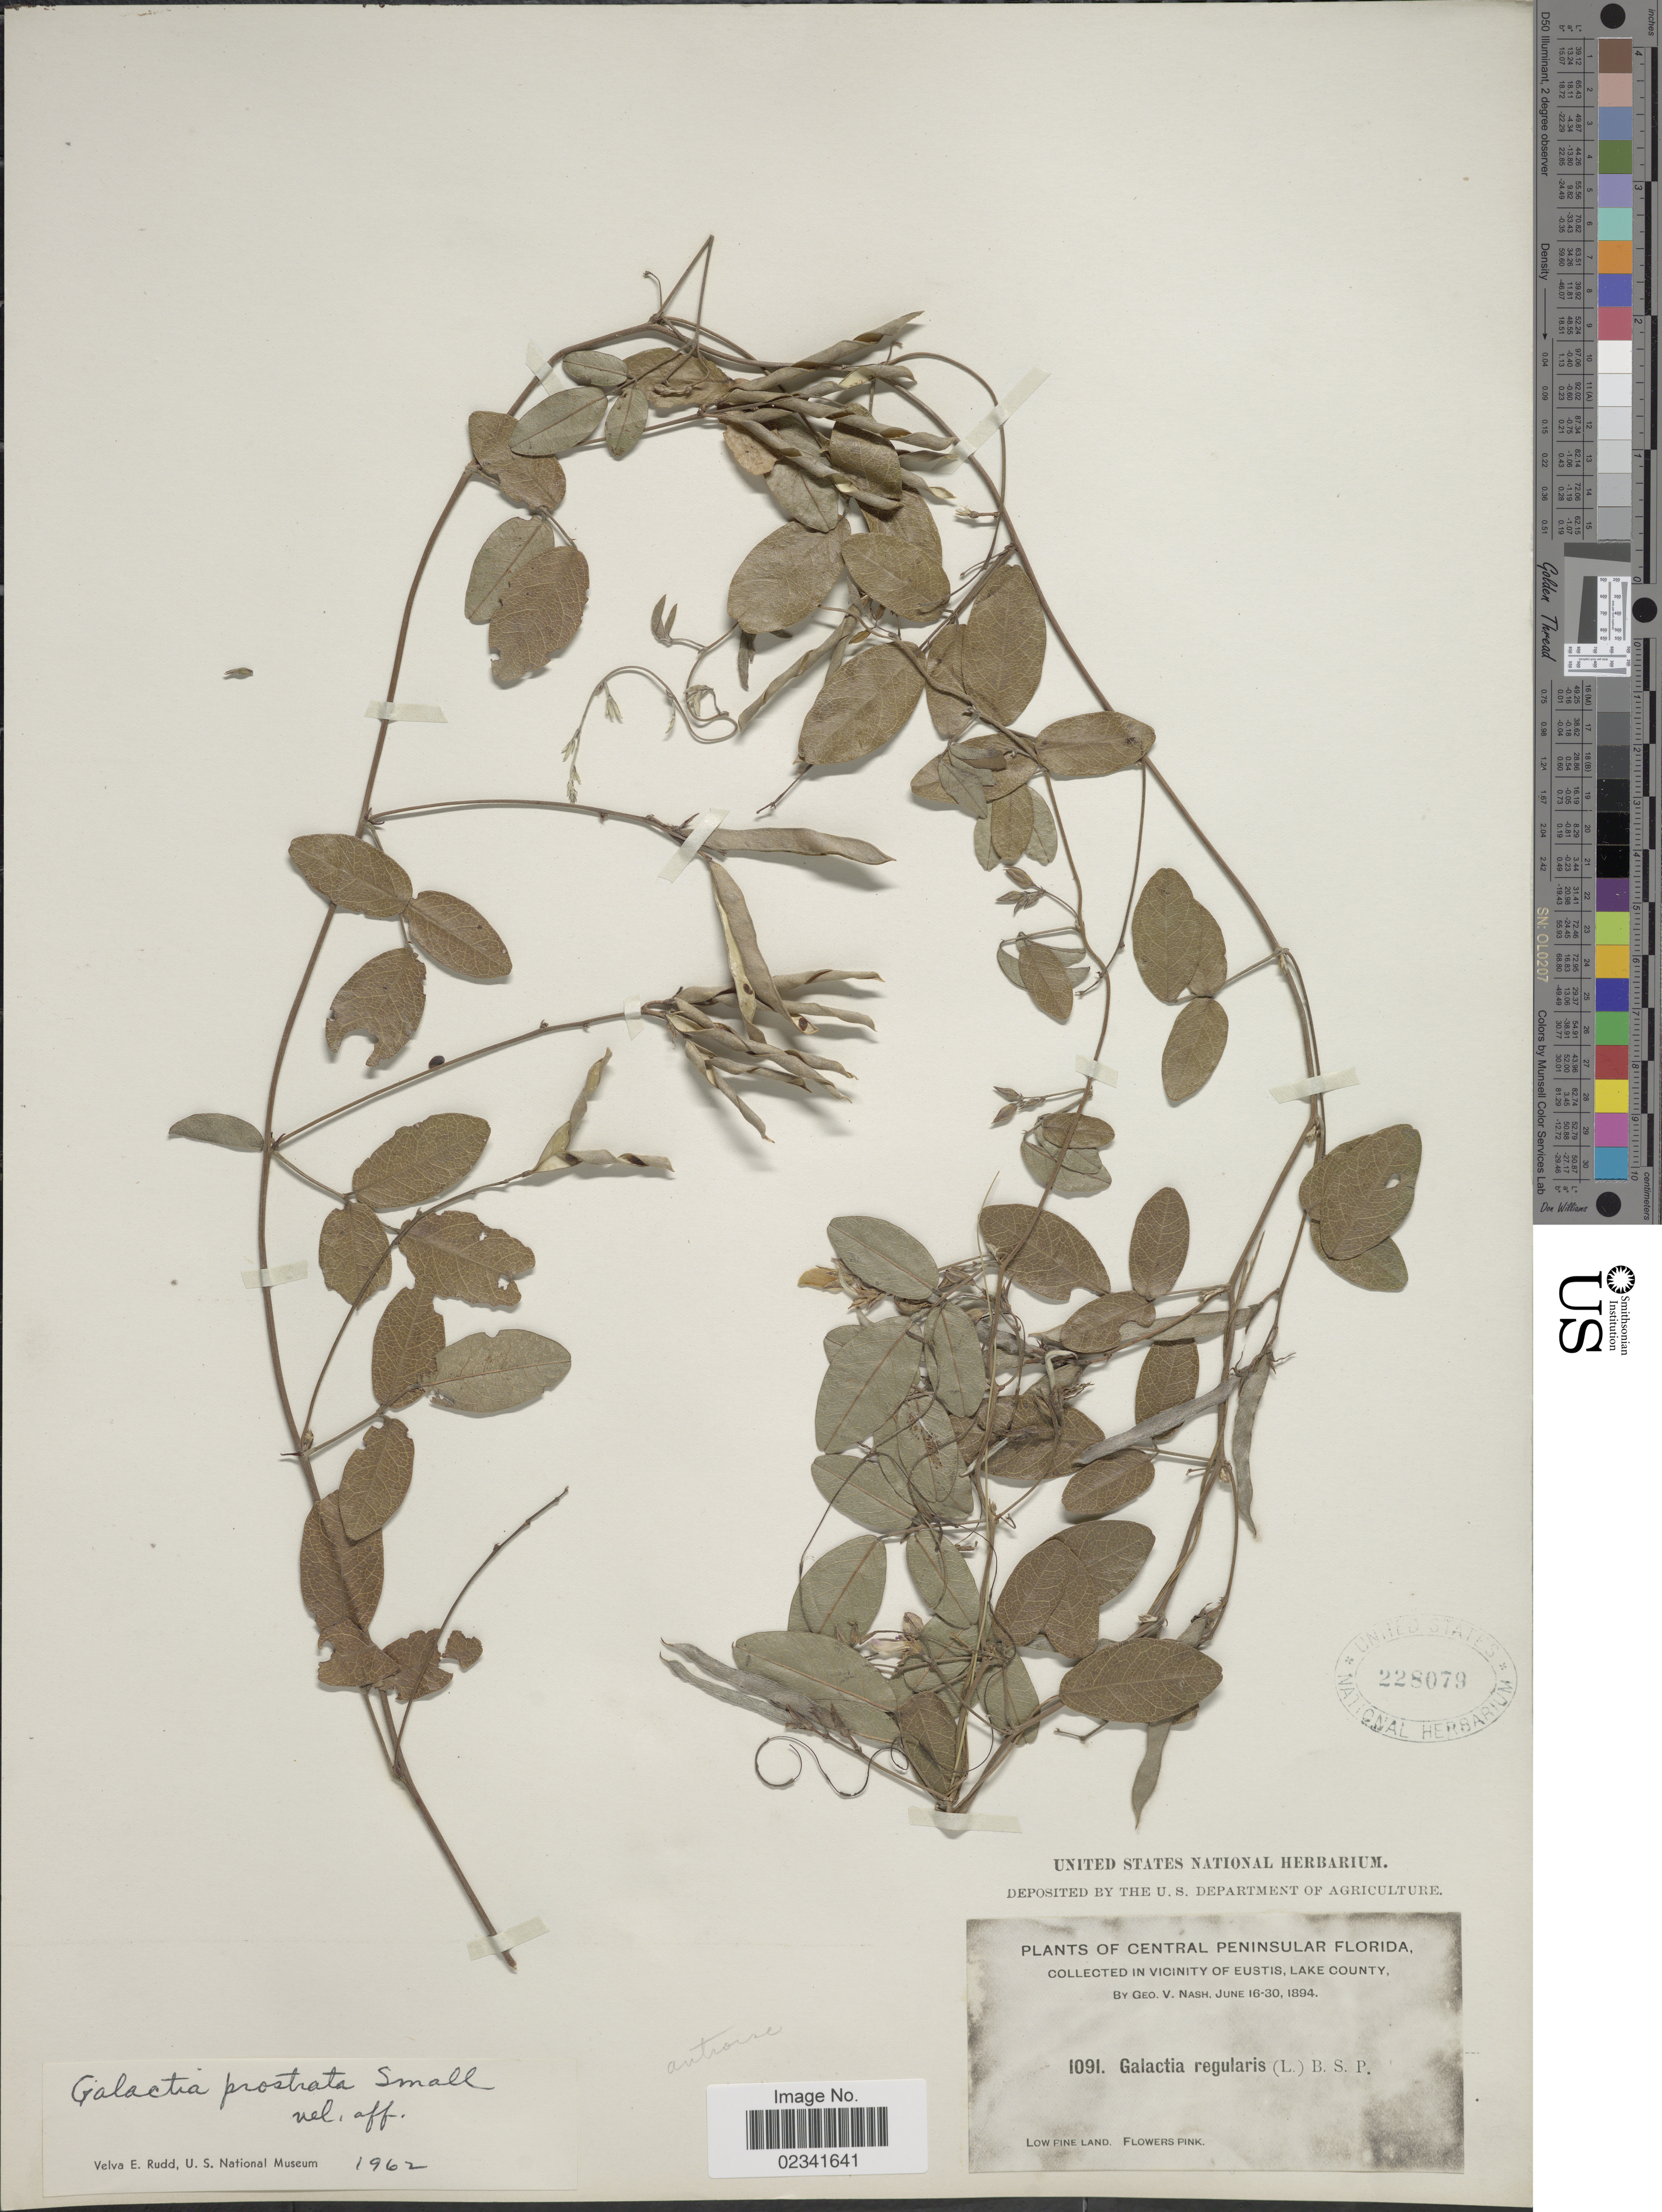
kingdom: Plantae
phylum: Tracheophyta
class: Magnoliopsida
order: Fabales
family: Fabaceae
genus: Galactia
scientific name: Galactia prostrata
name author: Small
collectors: G. V. Nash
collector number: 1091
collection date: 1894-06-16/1894-06-30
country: United States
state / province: Florida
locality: Central Peninsular Florida, Vicinity of Eustis, Lake County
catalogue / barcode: US 228079